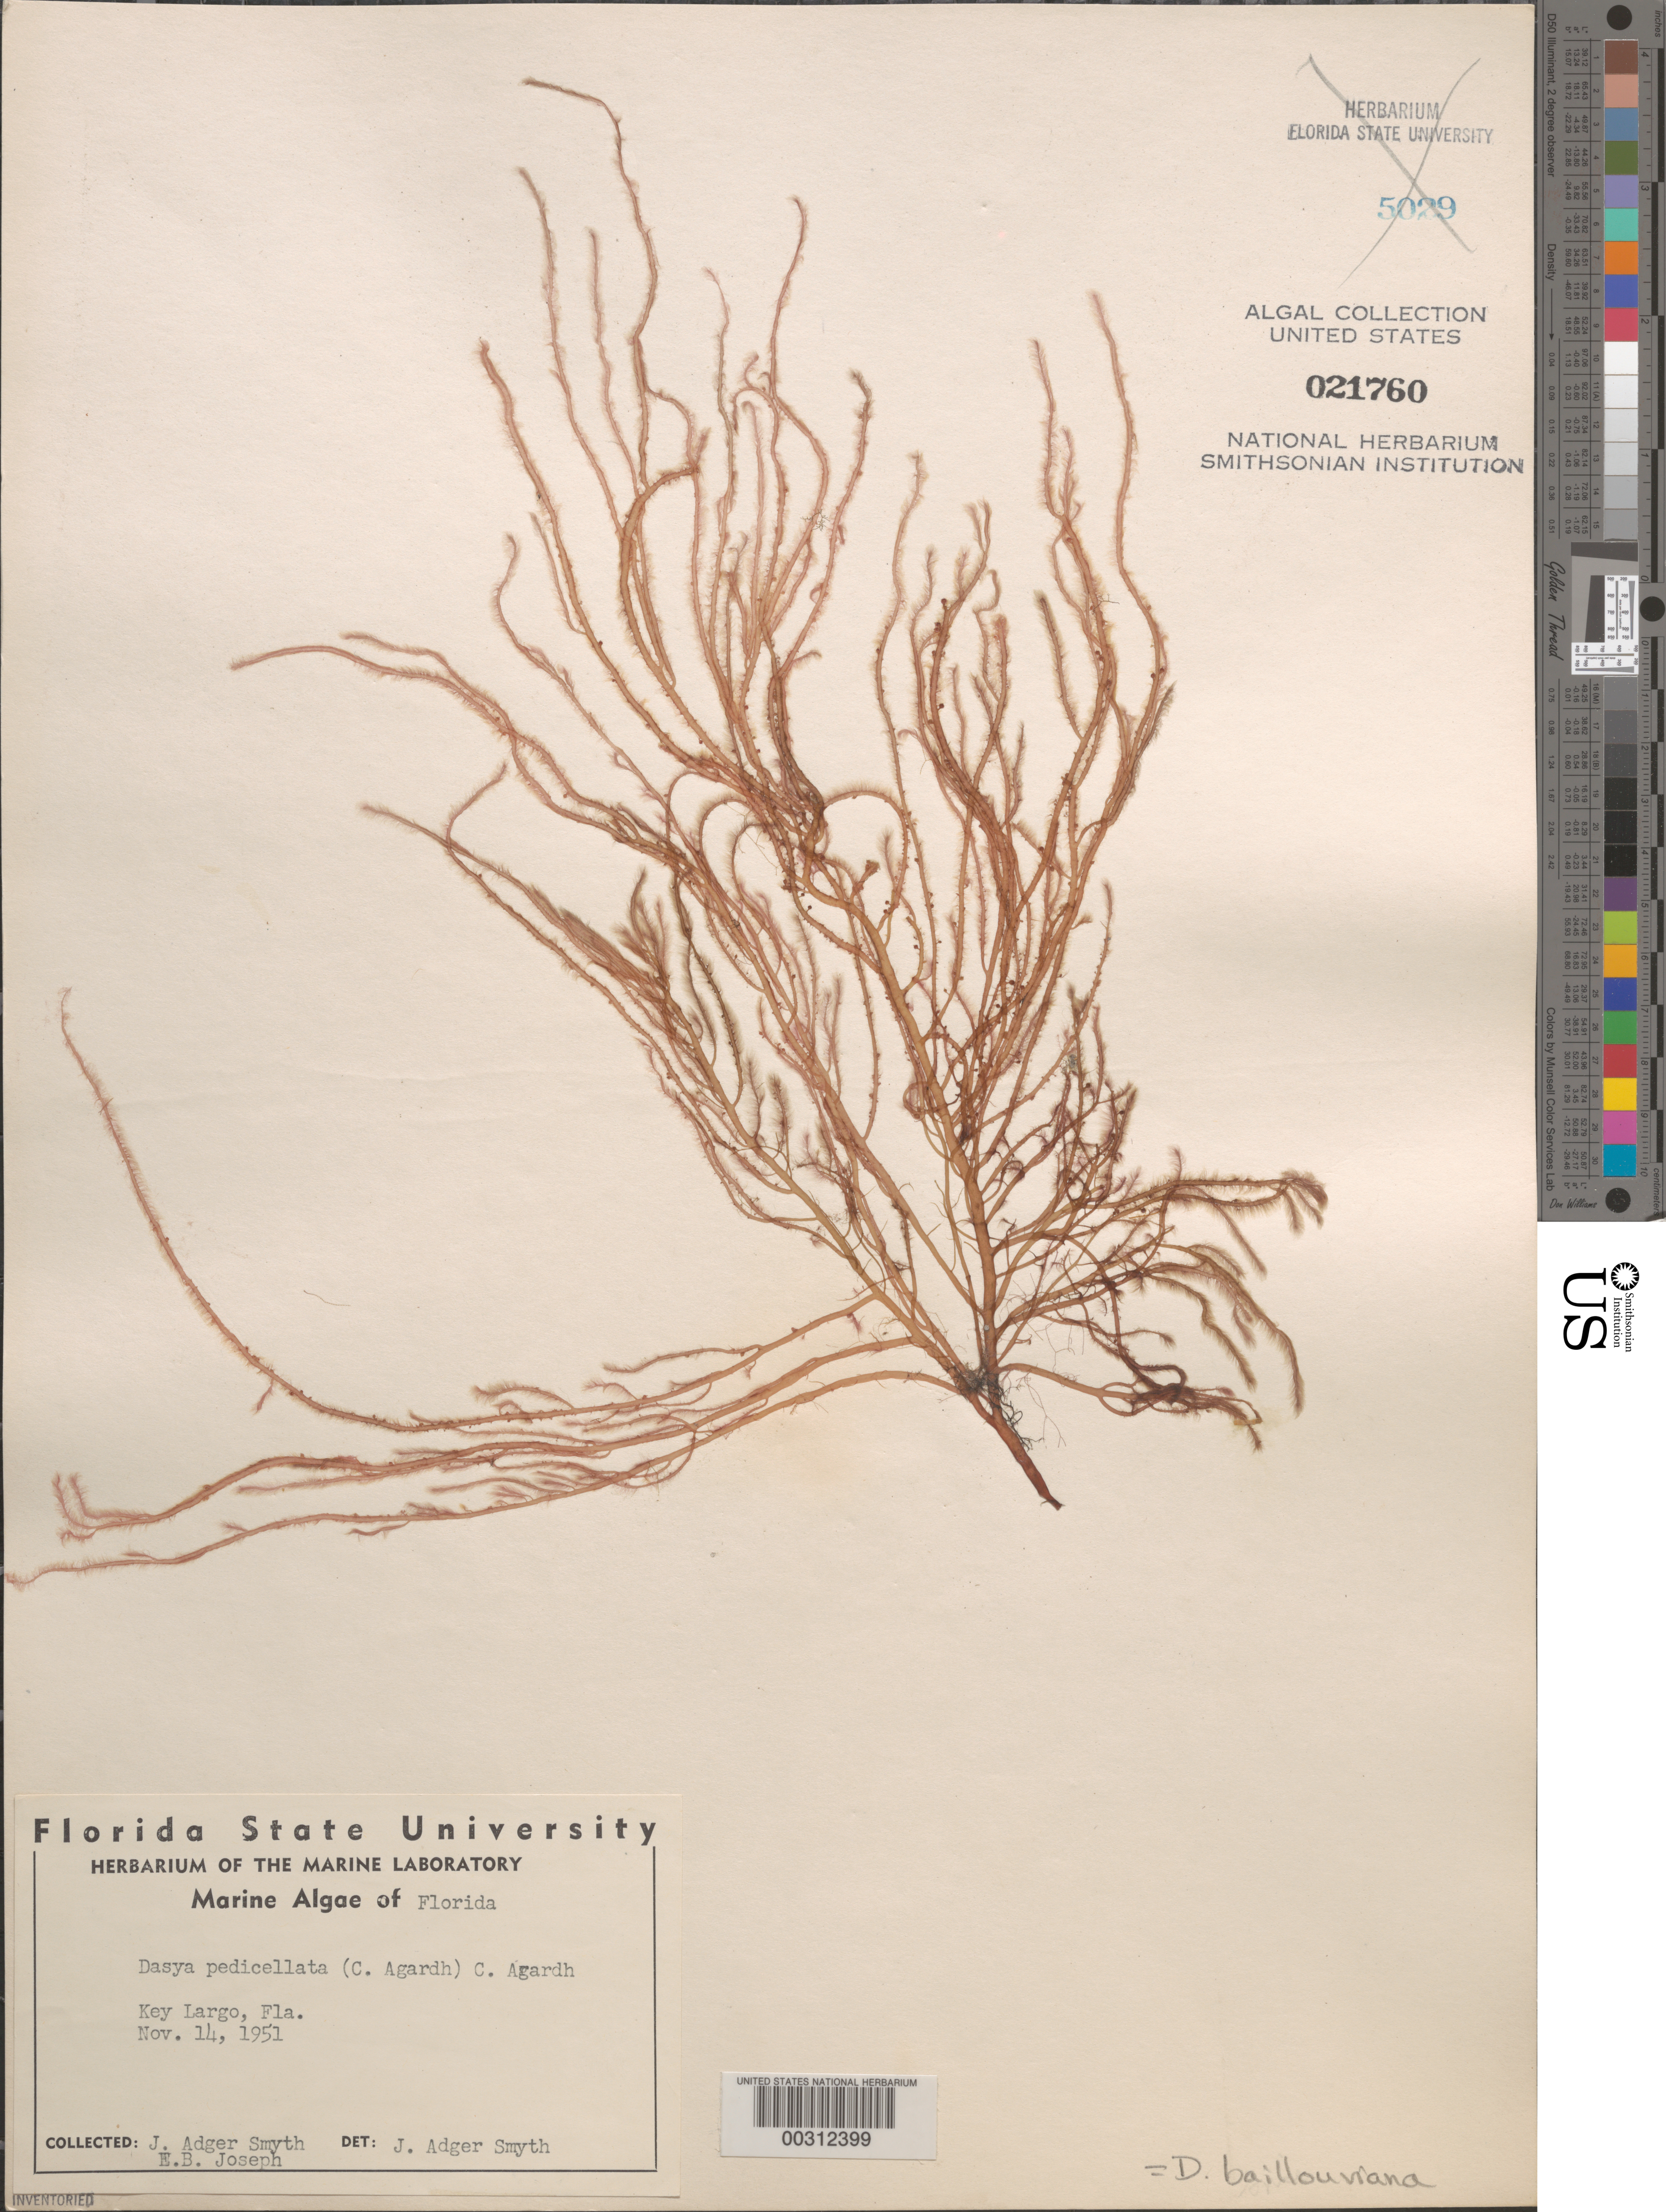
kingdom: Plantae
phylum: Rhodophyta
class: Florideophyceae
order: Ceramiales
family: Dasyaceae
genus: Dasya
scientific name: Dasya pedicellata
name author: (C. Agardh) C. Agardh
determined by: Algae name updating Project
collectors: J. Smyth & E. Joseph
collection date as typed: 14 Nov 1951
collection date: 1951-11-14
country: United States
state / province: Florida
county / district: Monroe County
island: Key Largo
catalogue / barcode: US 21760